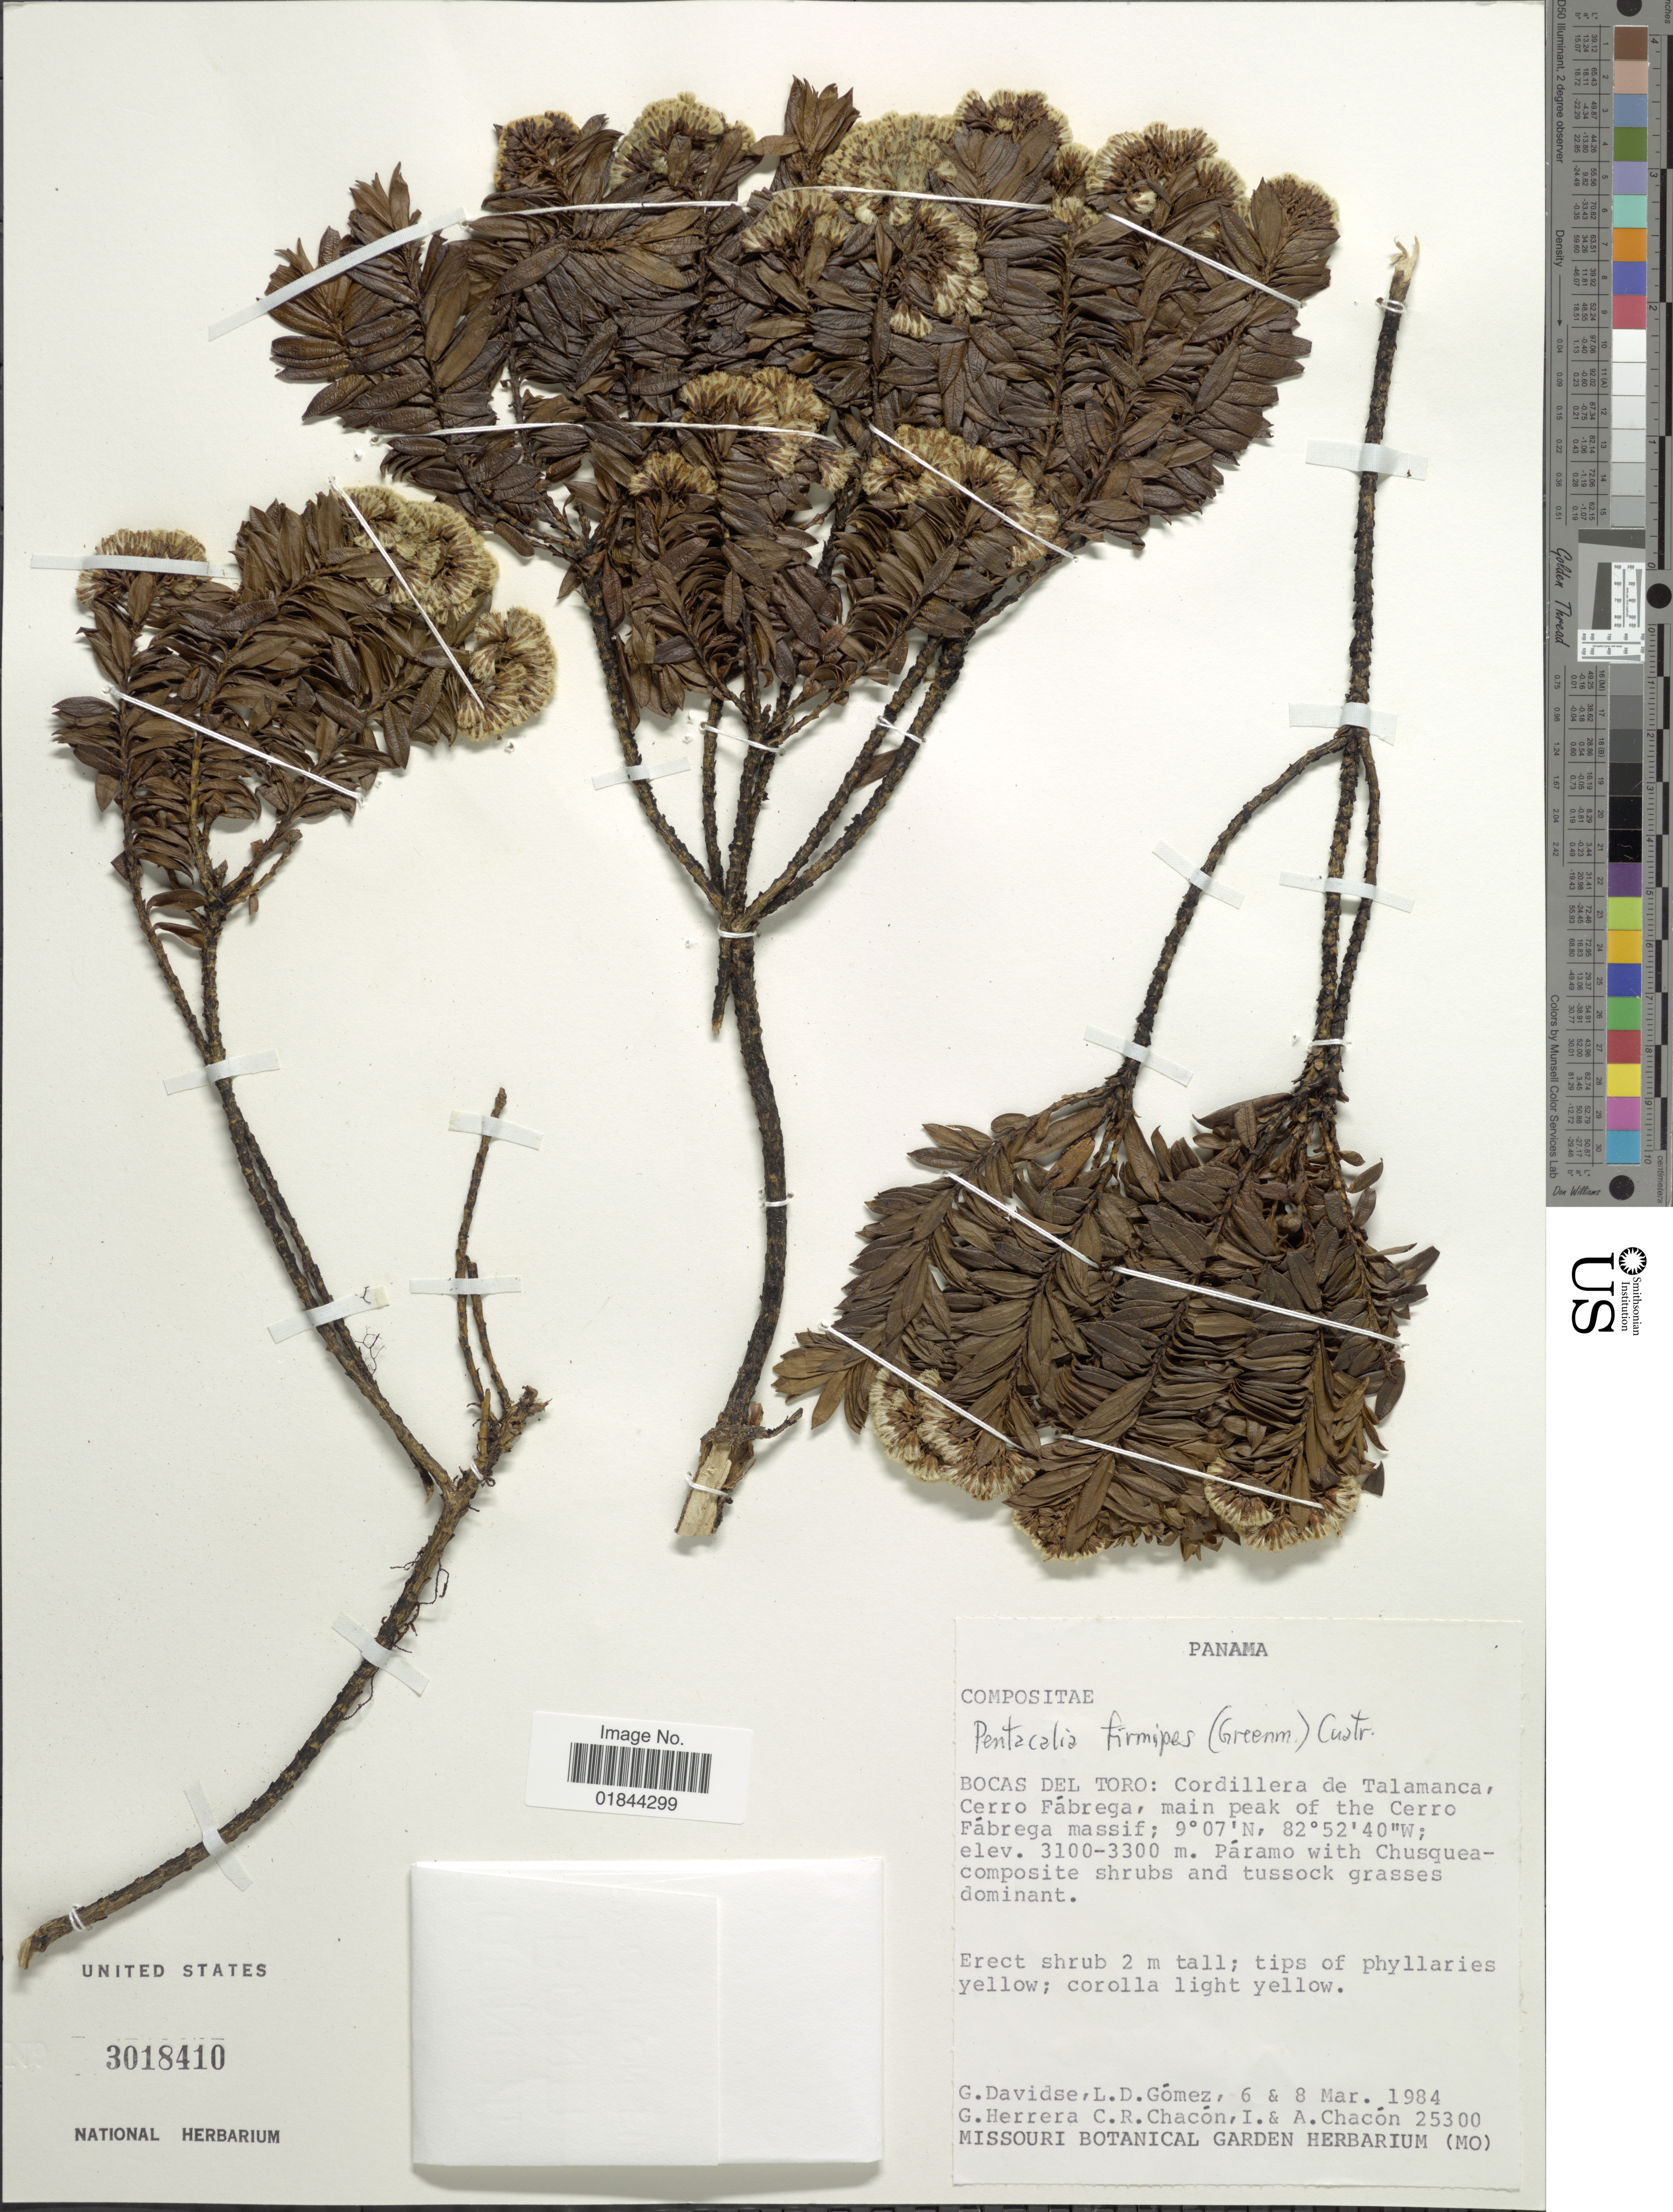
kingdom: Plantae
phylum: Tracheophyta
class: Magnoliopsida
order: Asterales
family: Asteraceae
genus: Pentacalia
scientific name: Pentacalia firmipes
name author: (Greenm.) Cuatrec.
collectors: G. Davidse, L. Gomez, G. Herrera, C. Chacon & et al.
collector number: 25300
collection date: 1984-03-06/1984-03-08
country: Panama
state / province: Bocas del Toro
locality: Cordillera de Talamanca, Cerro Fabrega, main peak of the Cerro Fabrega massif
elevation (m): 3100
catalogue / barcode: US 3018410